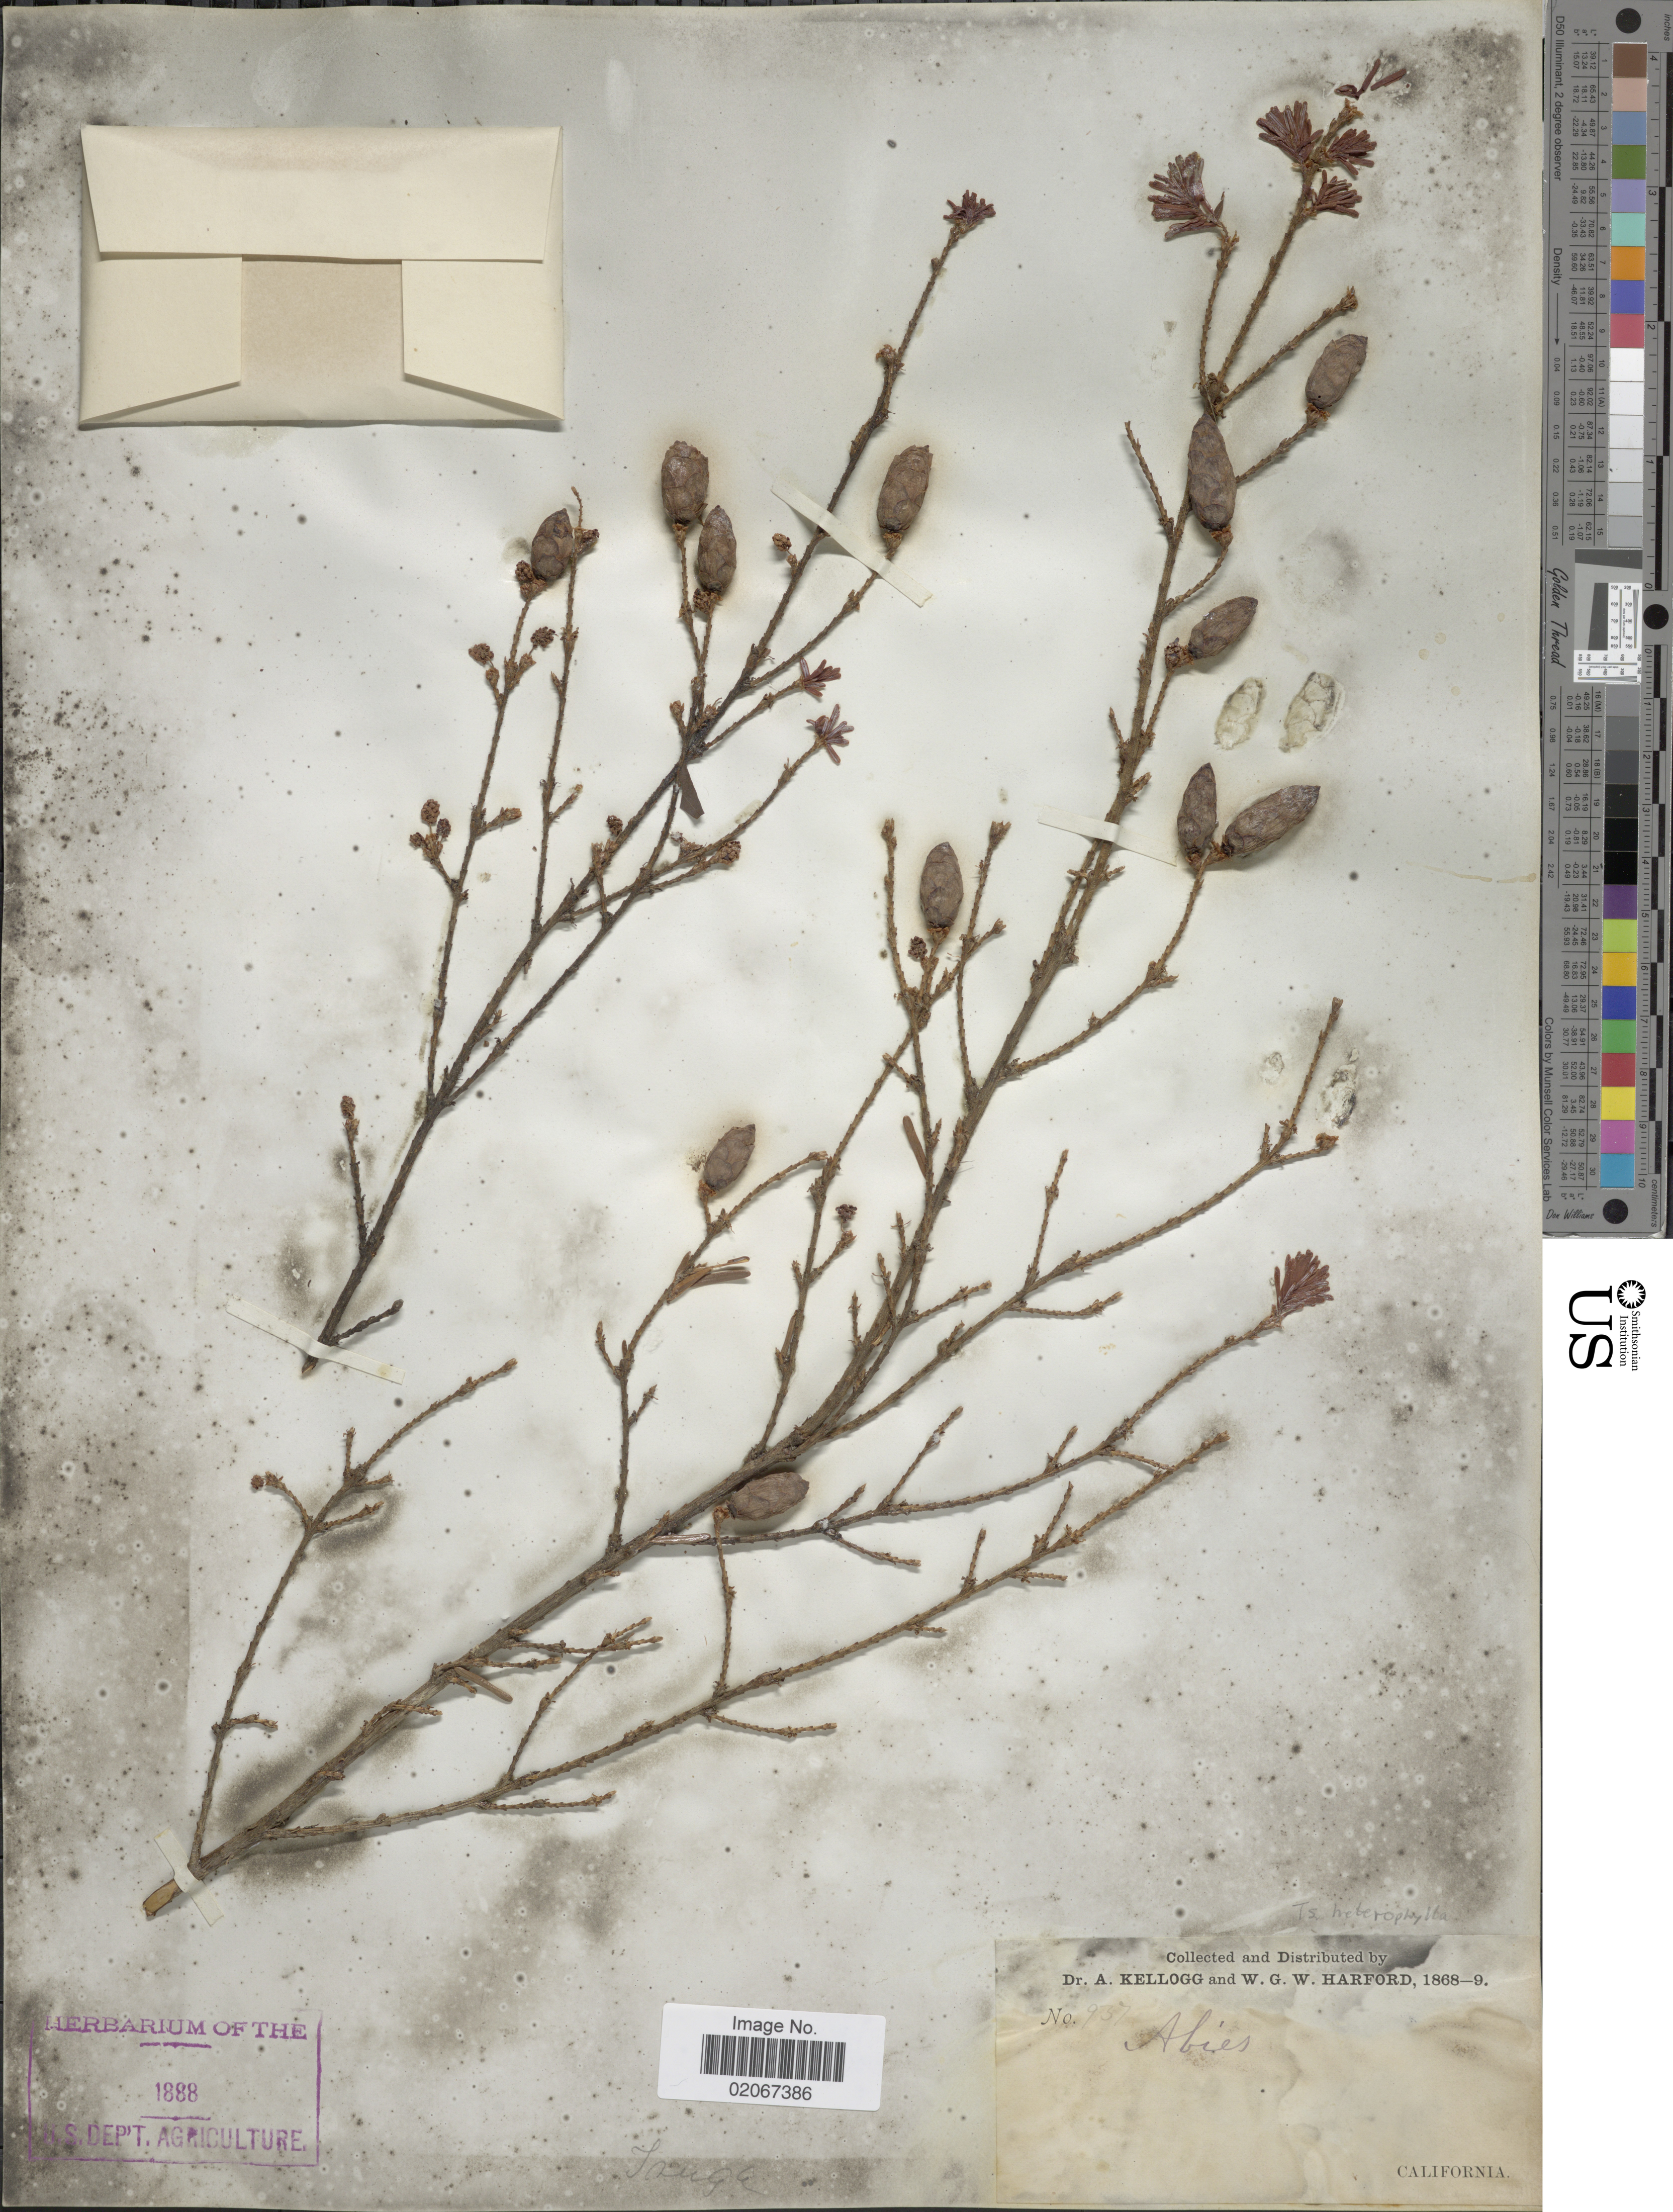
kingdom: Plantae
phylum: Tracheophyta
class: Pinopsida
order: Pinales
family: Pinaceae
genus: Tsuga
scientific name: Tsuga sp.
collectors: A. Kellogg & W. G. W. Harford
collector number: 957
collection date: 1868/1869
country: United States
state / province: California